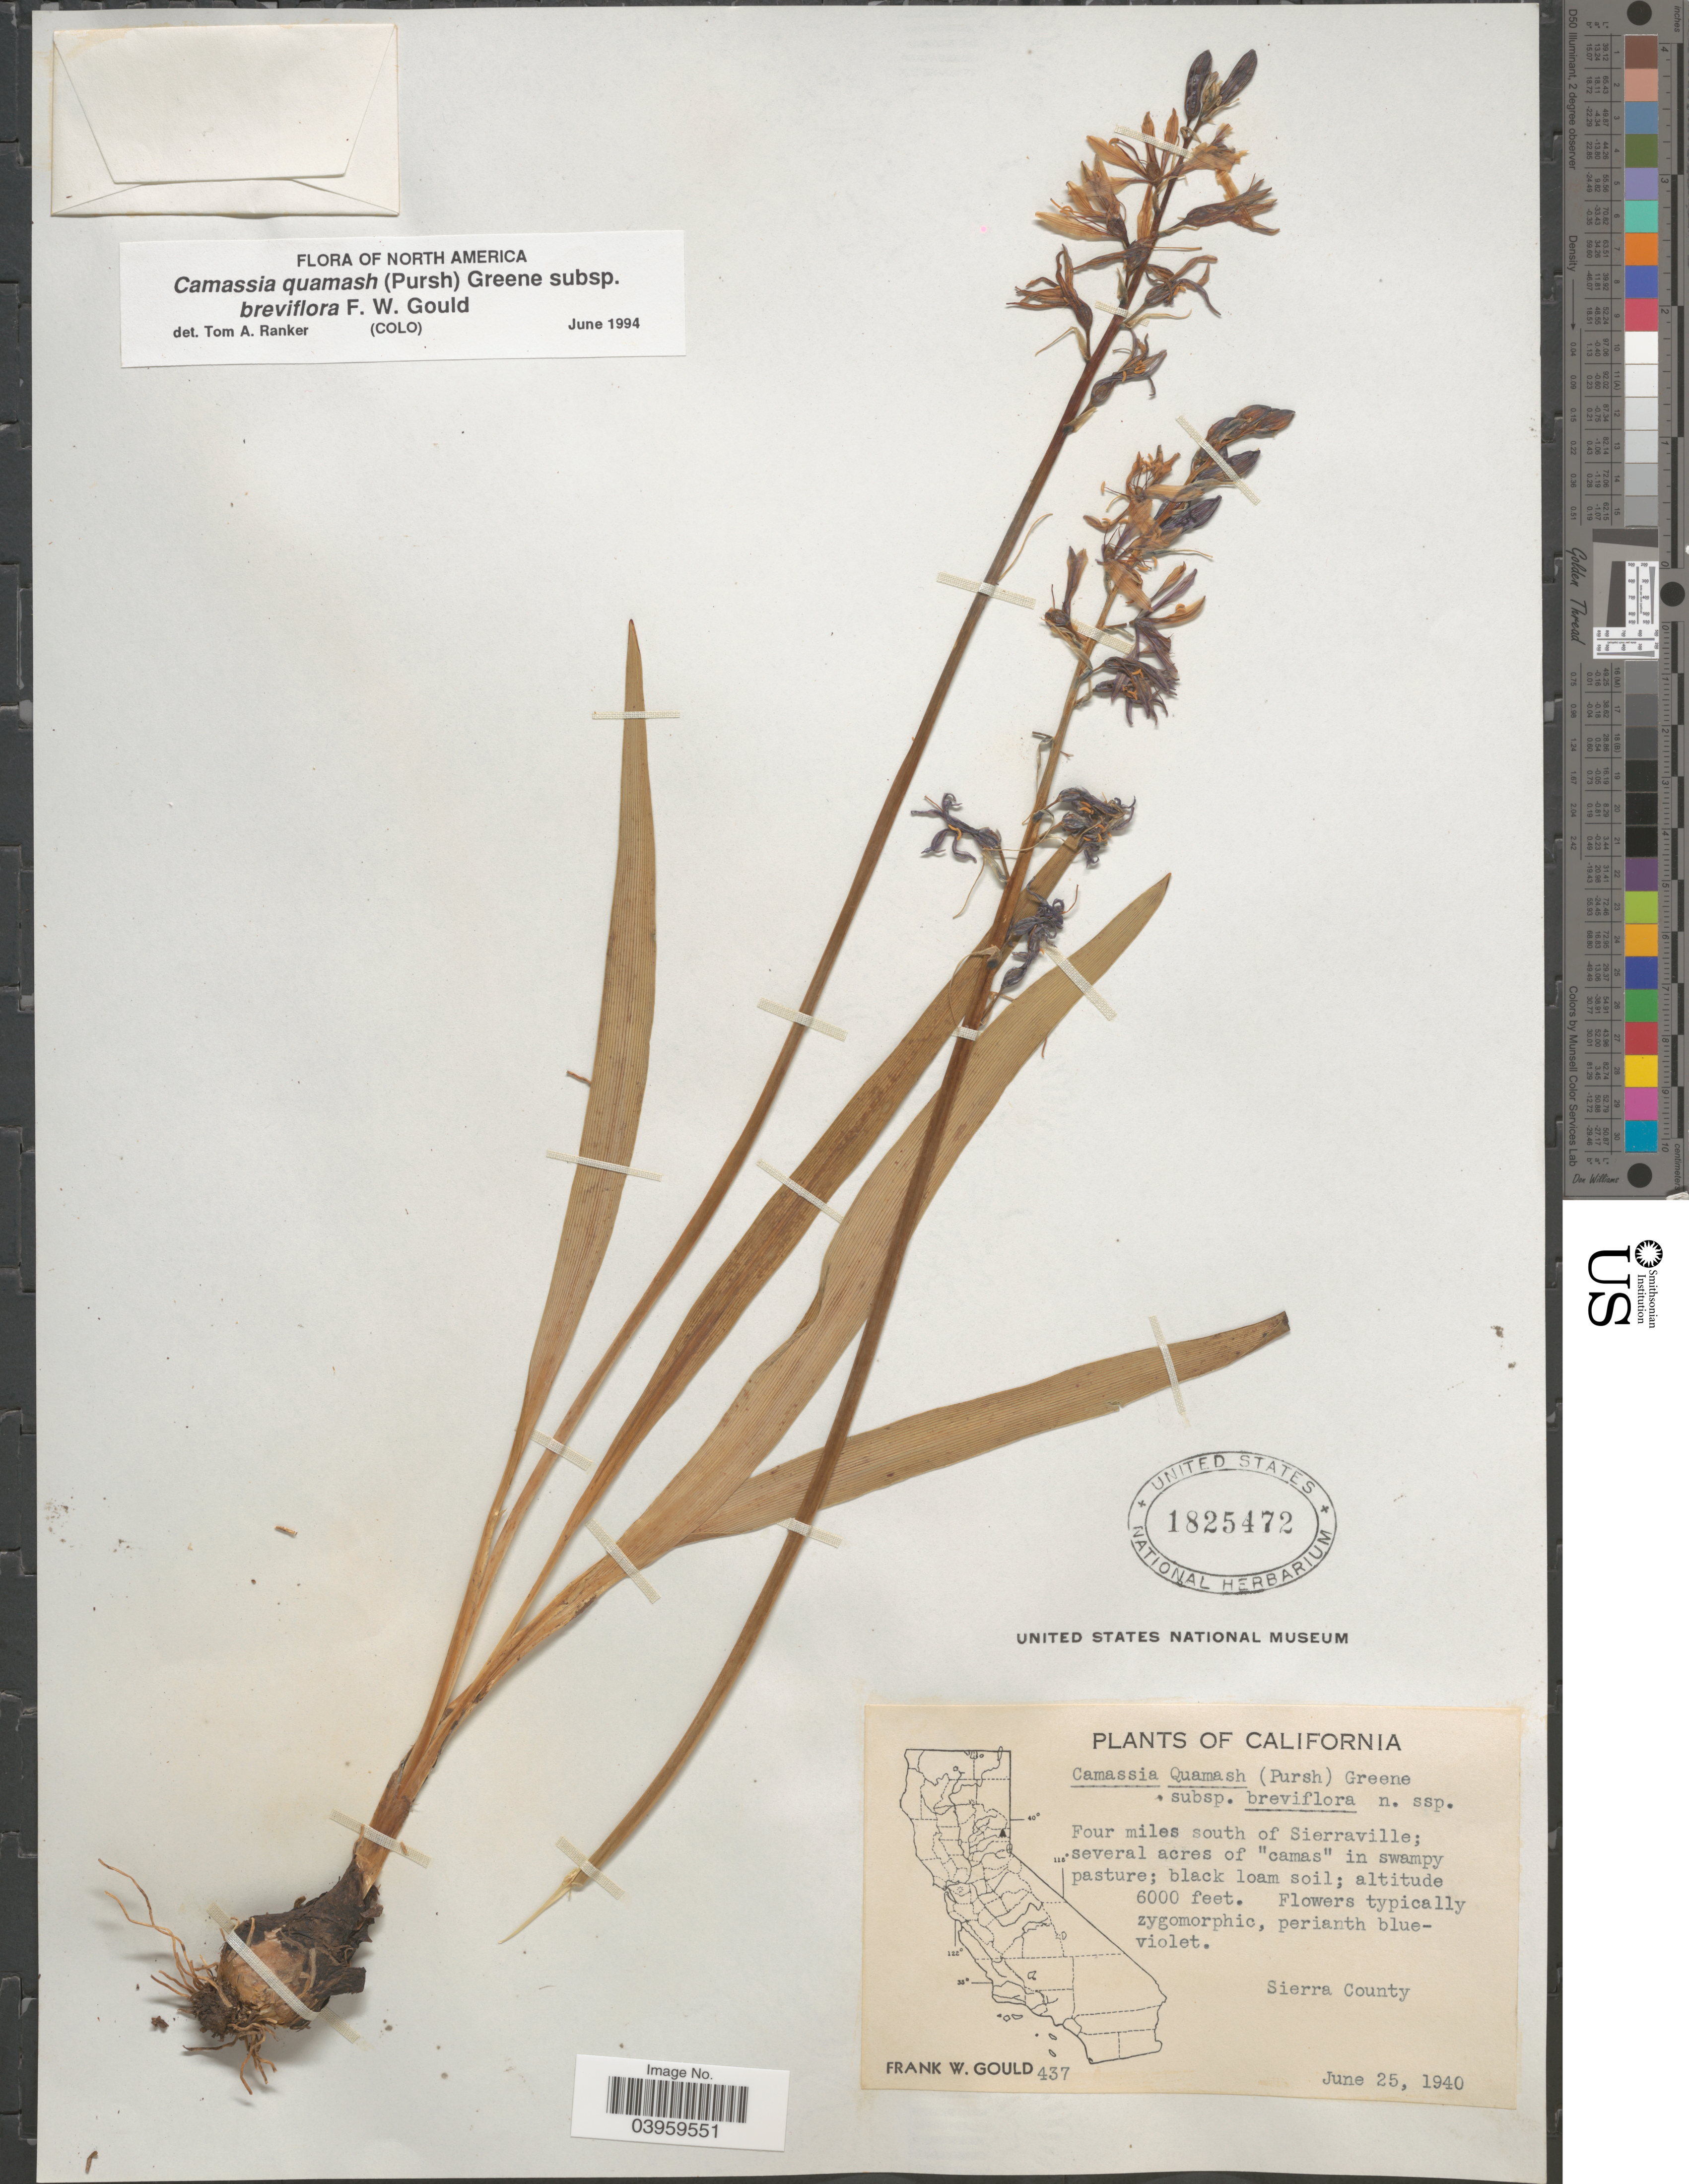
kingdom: Plantae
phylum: Tracheophyta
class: Liliopsida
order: Asparagales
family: Asparagaceae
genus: Camassia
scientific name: Camassia quamash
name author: (Pursh) Greene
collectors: F. W. Gould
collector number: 437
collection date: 1940-06-25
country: United States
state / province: California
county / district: Sierra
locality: Four miles south of Sierraville; several acres of "camas" in swampy pasture. Sierra County.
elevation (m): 1829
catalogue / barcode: US 1825472